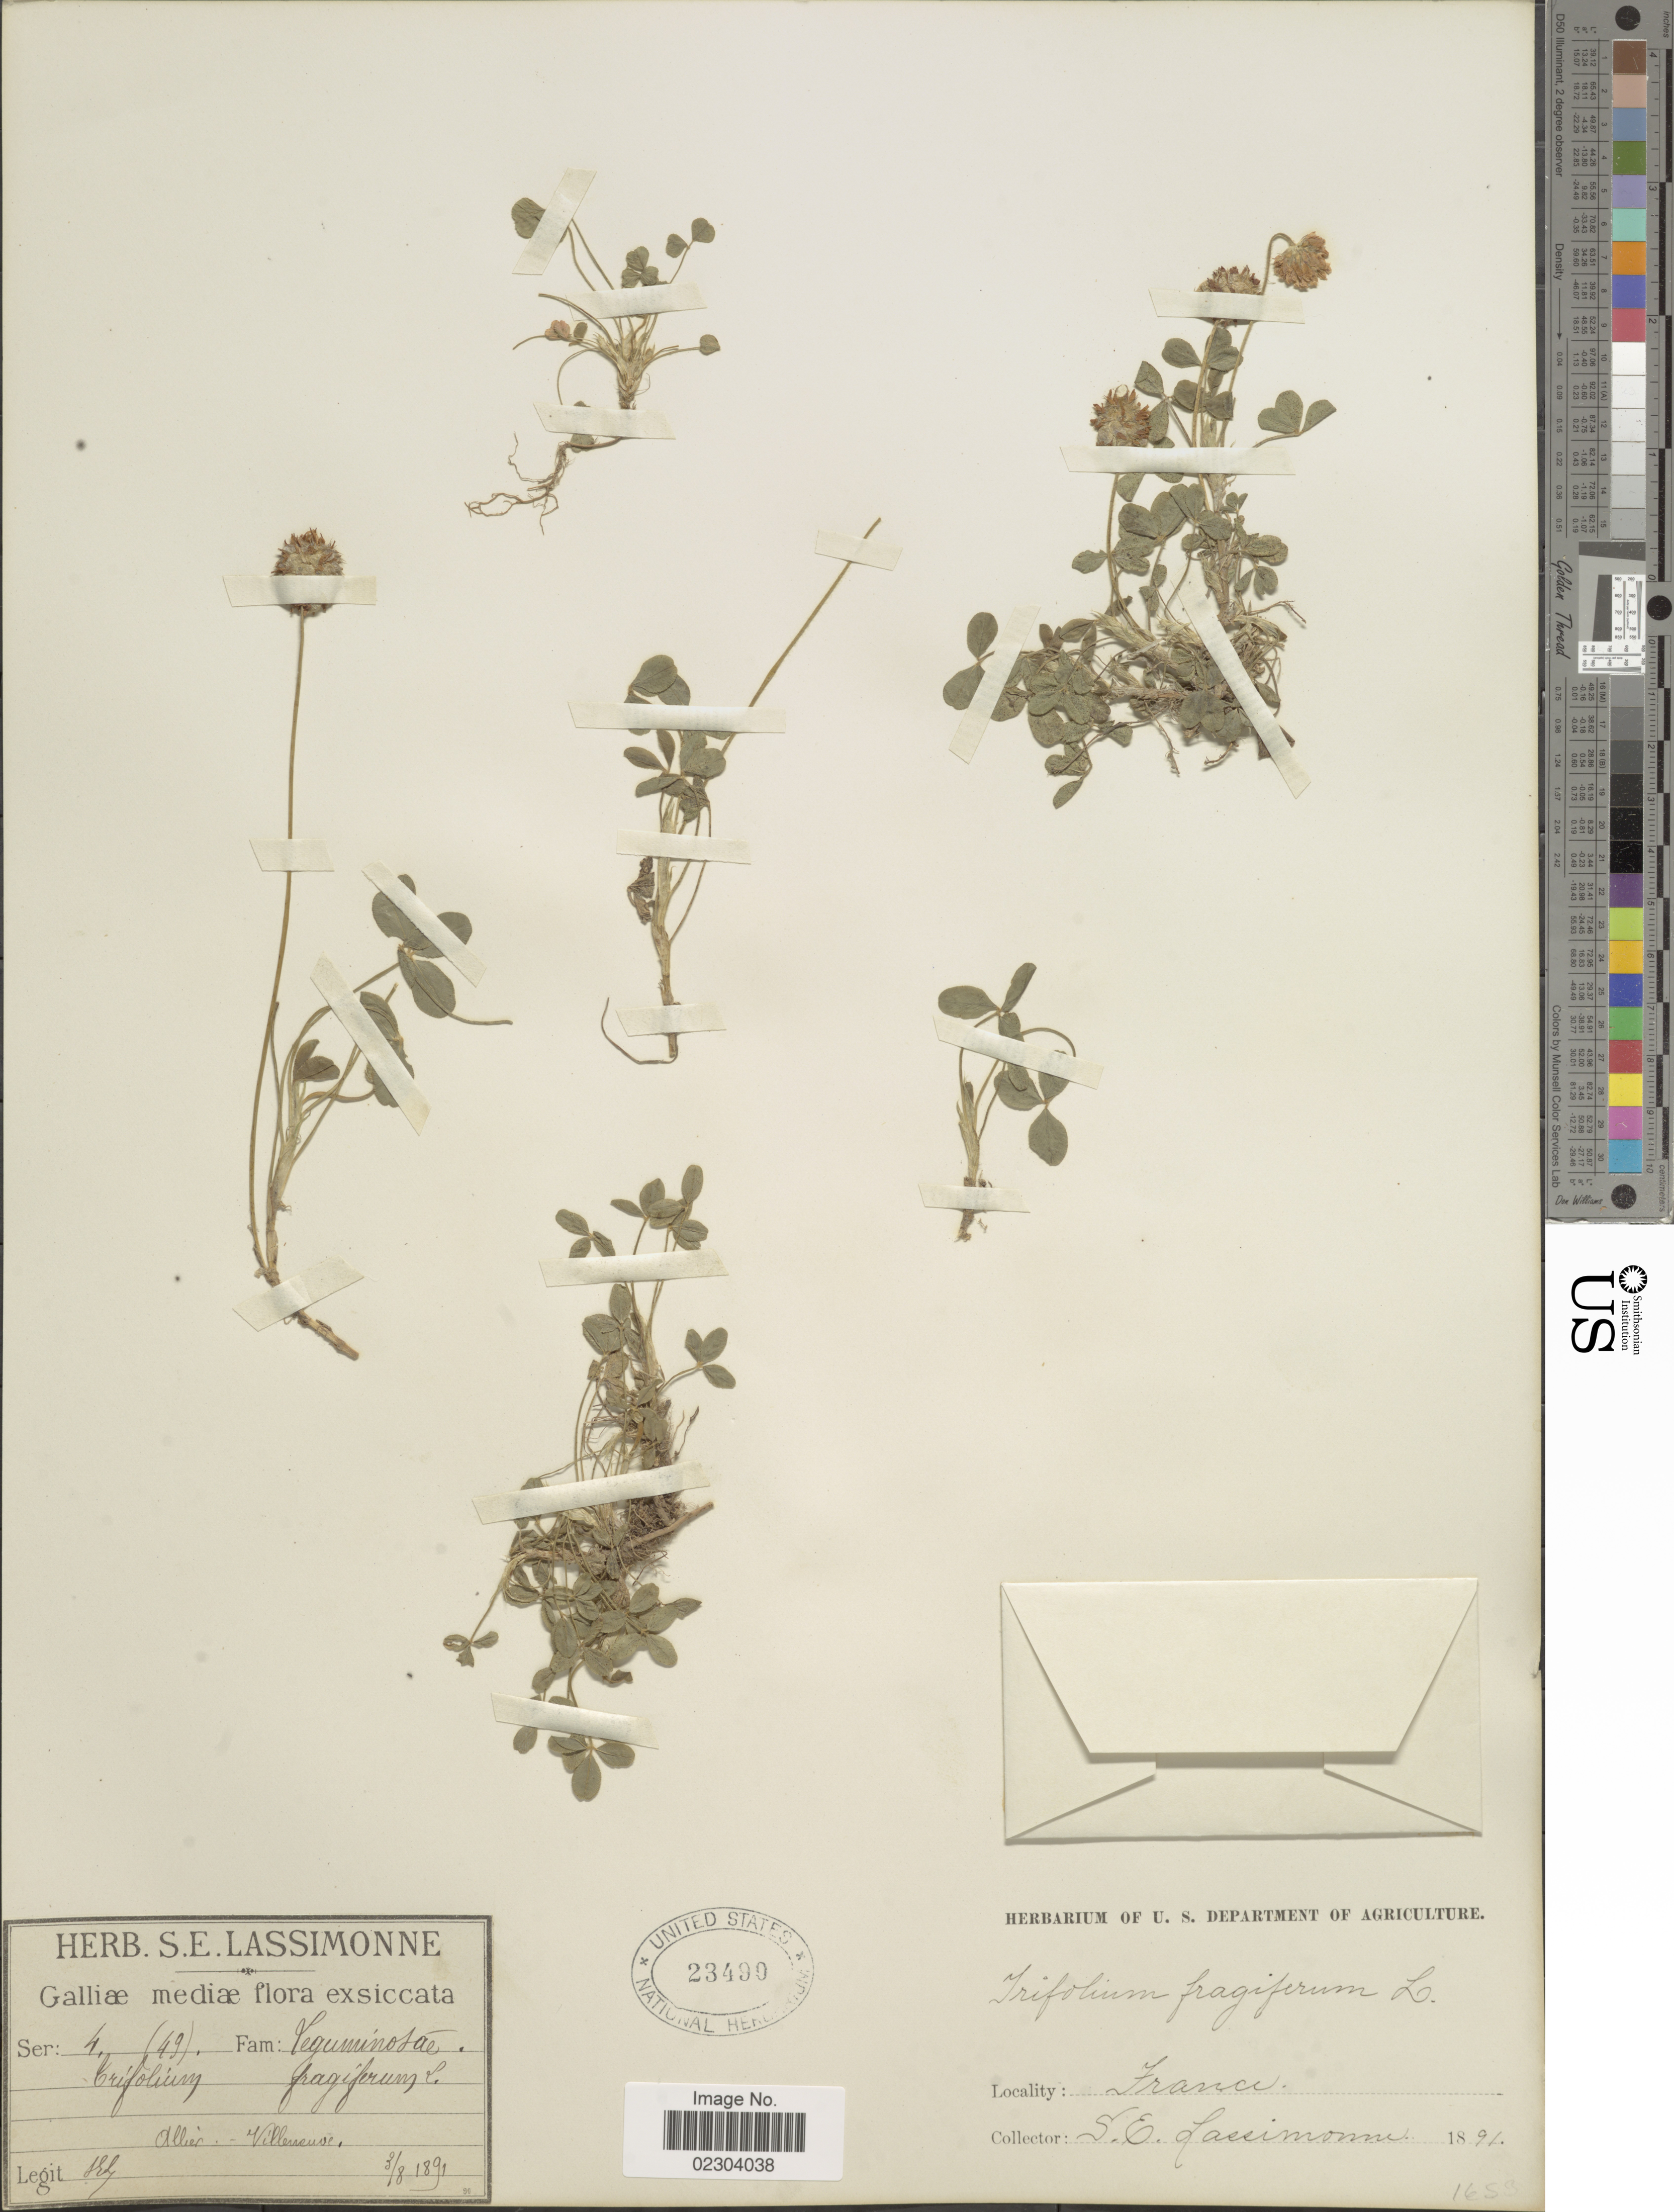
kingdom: Plantae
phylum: Tracheophyta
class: Magnoliopsida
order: Fabales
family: Fabaceae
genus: Trifolium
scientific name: Trifolium fragiferum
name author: L.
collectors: S. Lassimonne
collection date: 1891-08-03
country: France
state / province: Auvergne-Rhône-Alpes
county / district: Allier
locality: Allier - Villeneuve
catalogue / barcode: US 23490